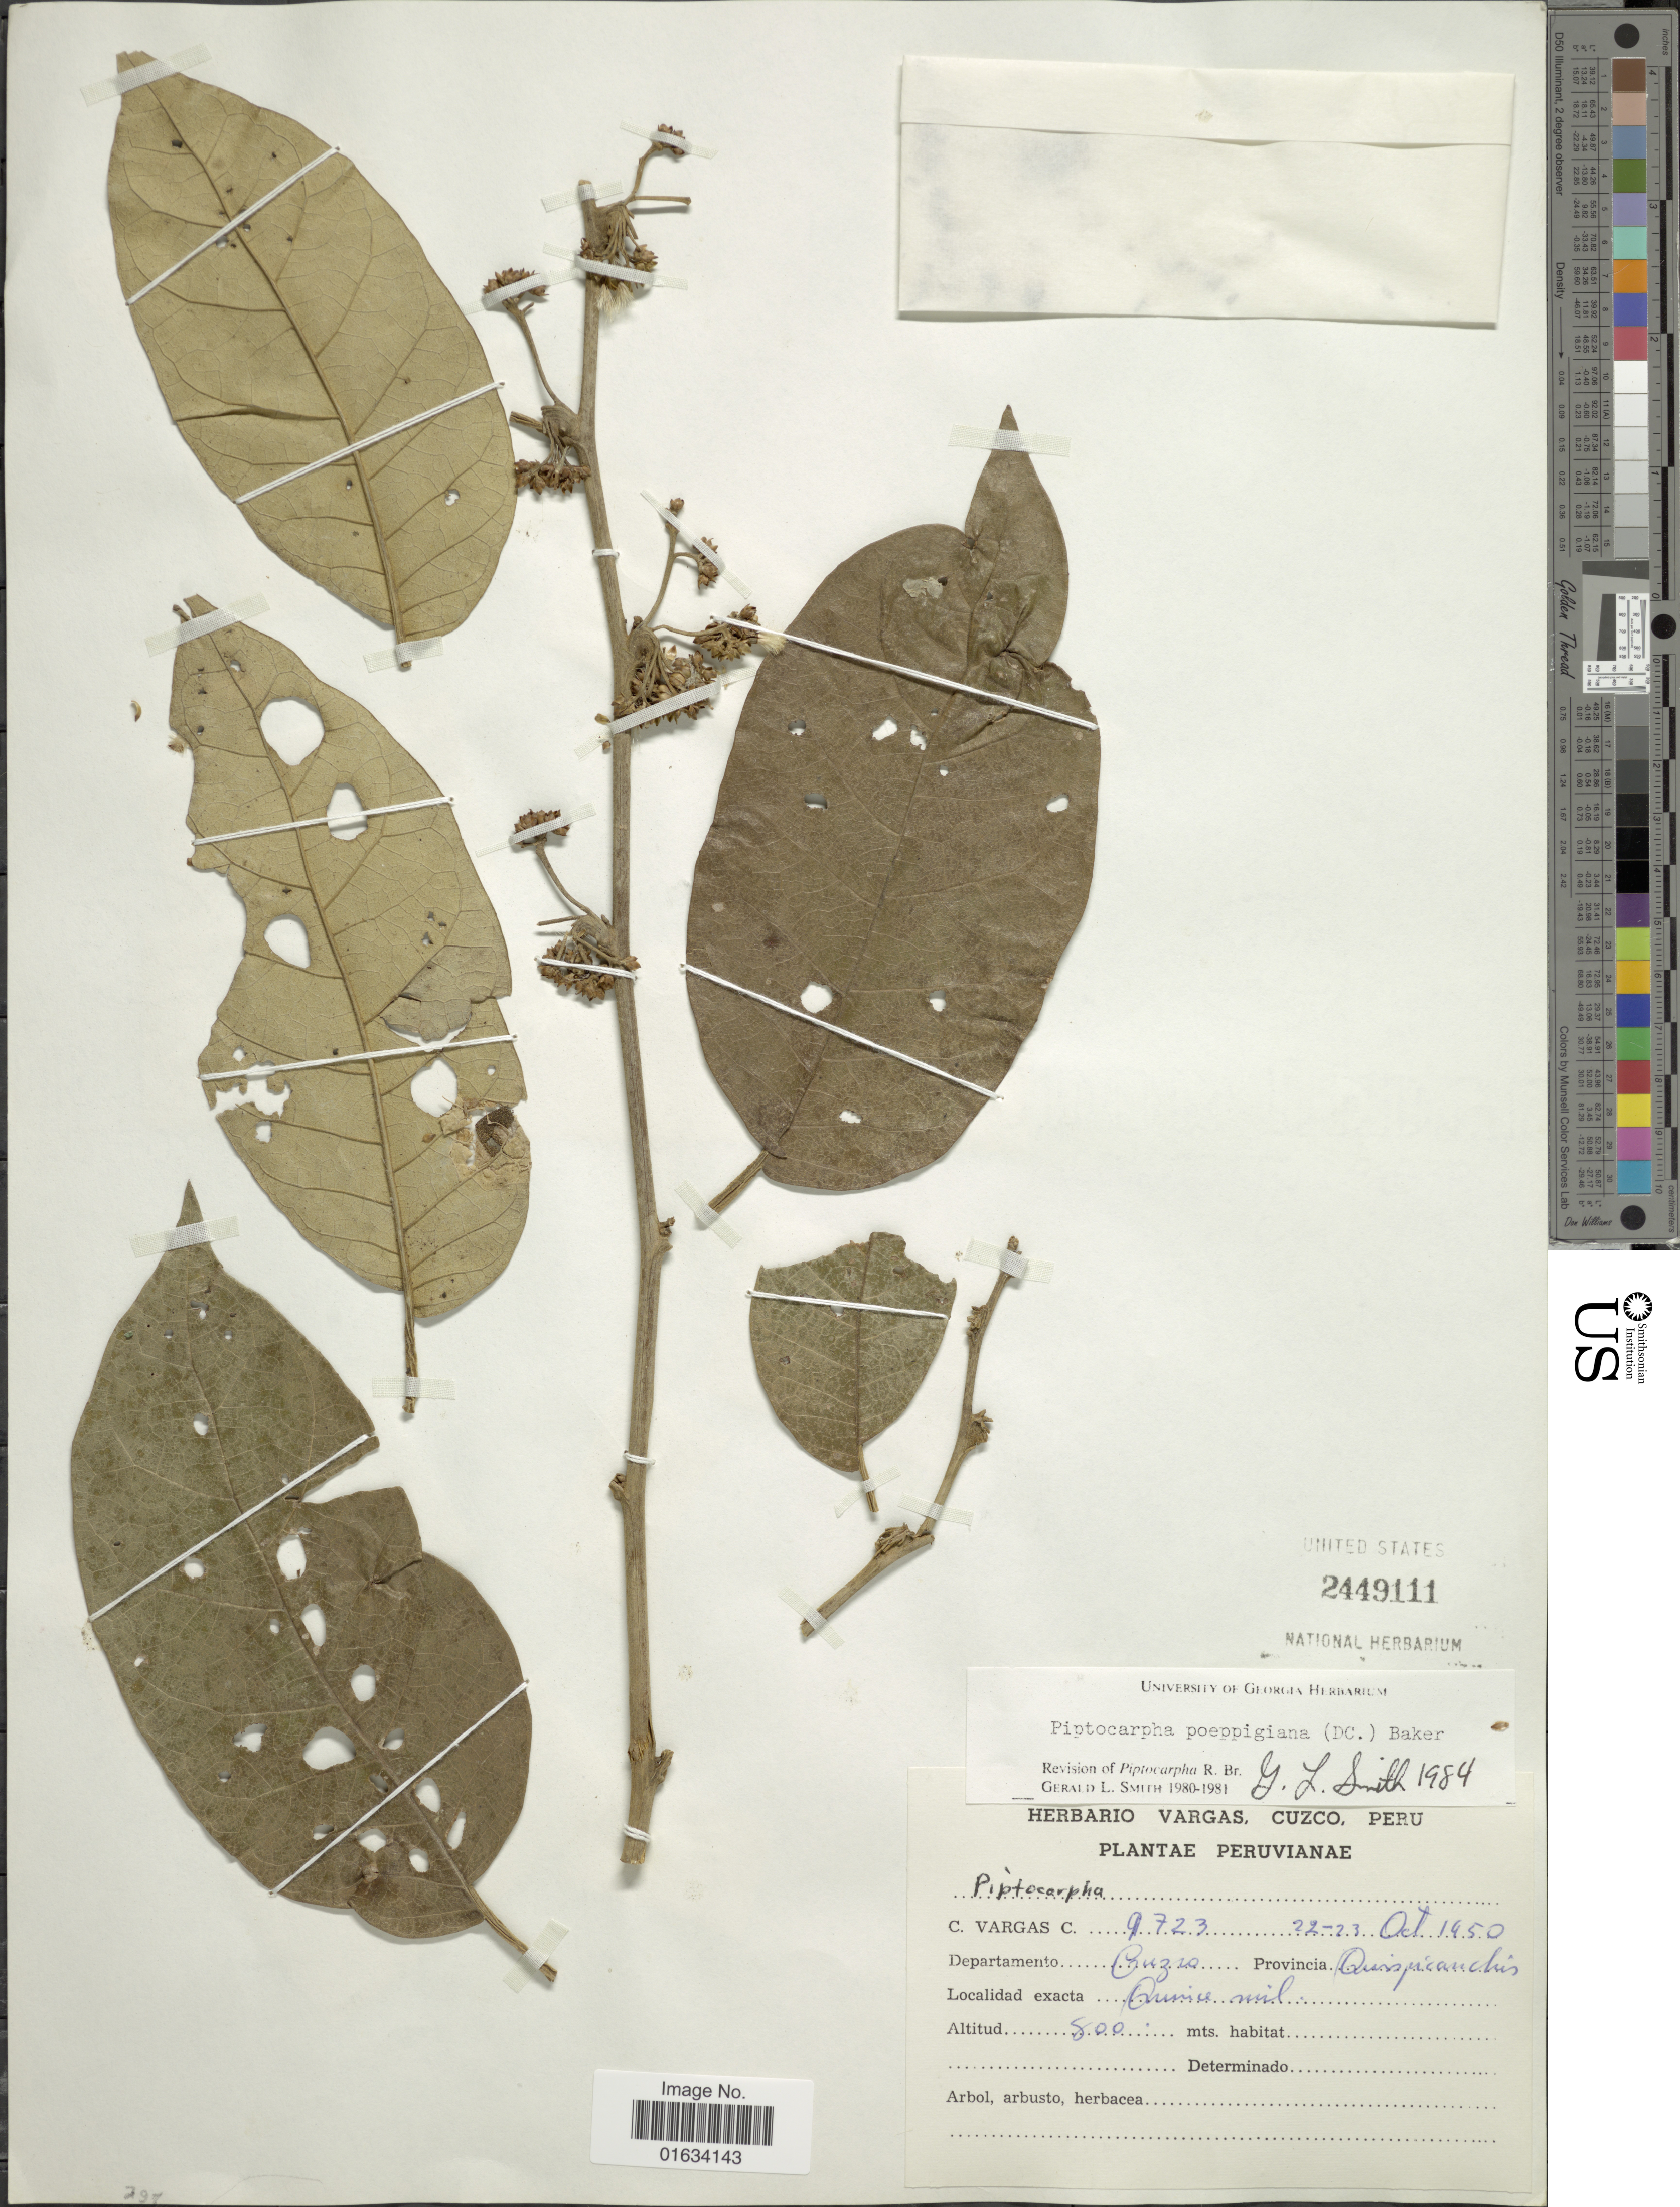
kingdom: Plantae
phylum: Tracheophyta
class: Magnoliopsida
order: Asterales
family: Asteraceae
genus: Piptocarpha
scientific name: Piptocarpha poeppigiana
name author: (DC.) Baker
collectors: C. Vargas Calderón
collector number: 9723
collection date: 1950-10-22/1950-10-23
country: Peru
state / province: Cusco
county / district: Quispicanchis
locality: Quince Mil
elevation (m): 800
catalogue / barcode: US 2449111